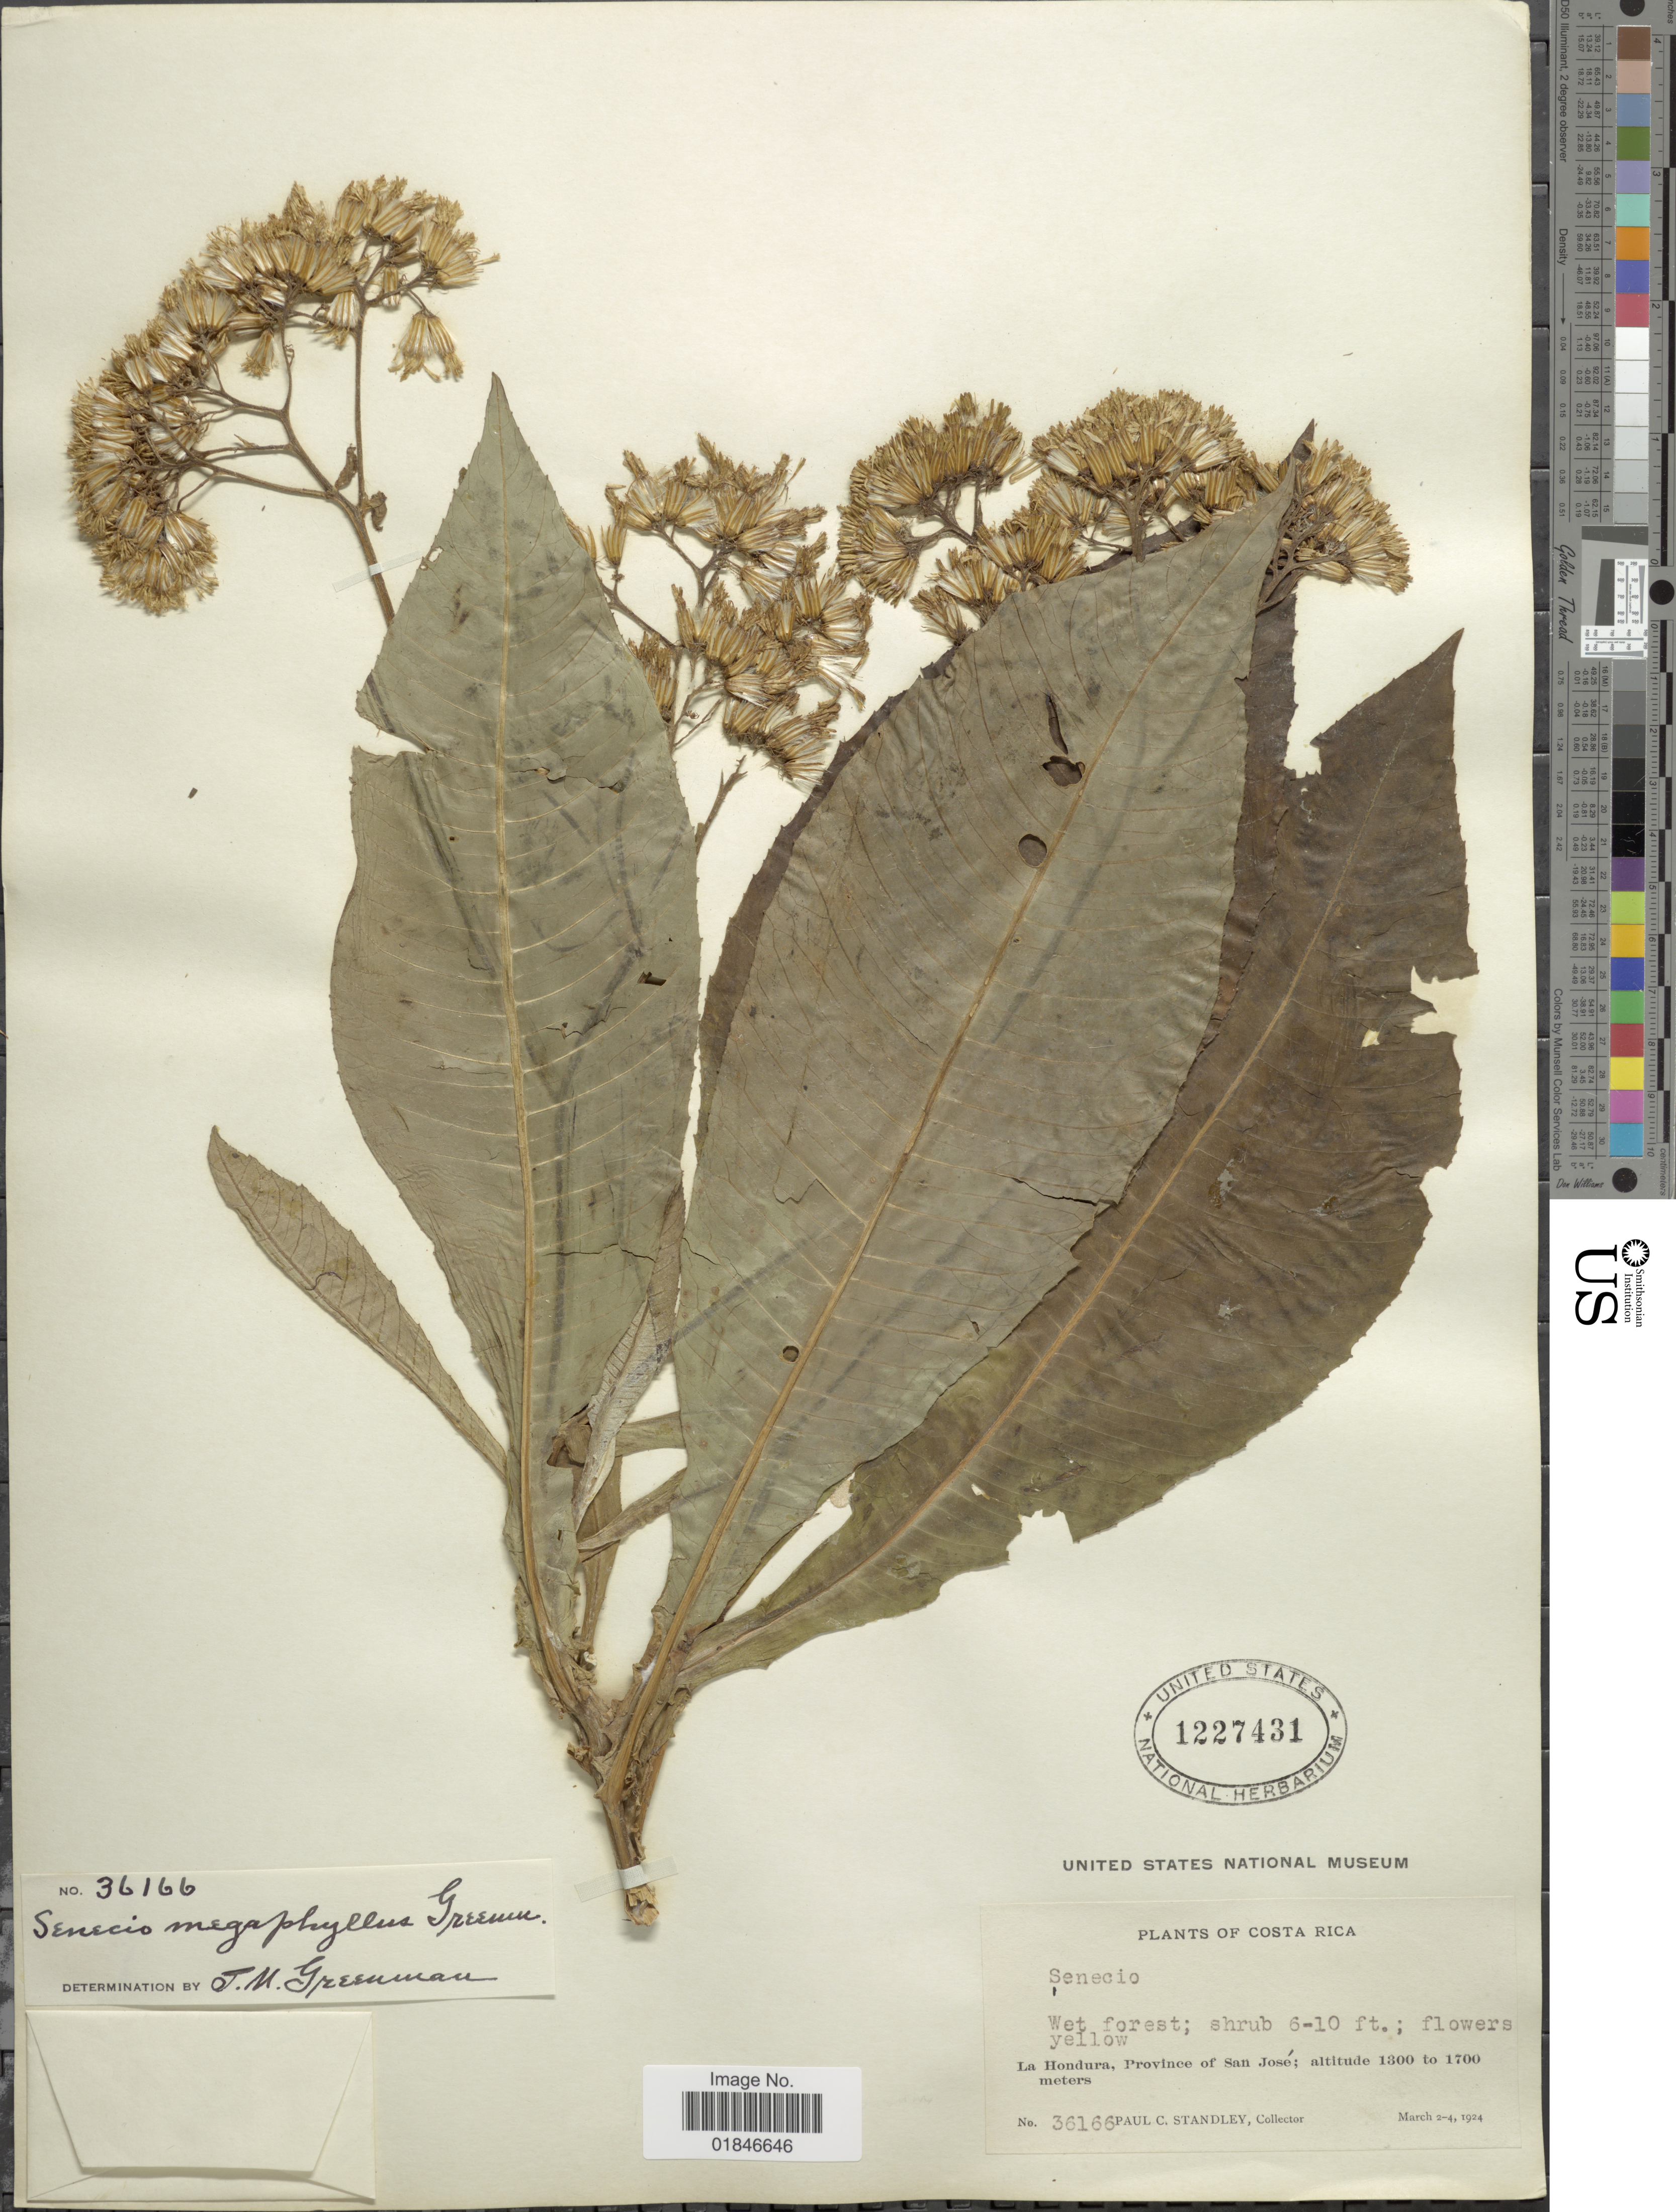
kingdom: Plantae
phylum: Tracheophyta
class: Magnoliopsida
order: Asterales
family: Asteraceae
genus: Jessea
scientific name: Jessea megaphylla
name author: (Greenm.) H. Rob. & Cuatrec.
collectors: P. C. Standley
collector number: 36166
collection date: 1924-03-02/1924-03-04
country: Costa Rica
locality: La Hondura, Province of San Jose.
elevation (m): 1300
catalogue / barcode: US 1227431